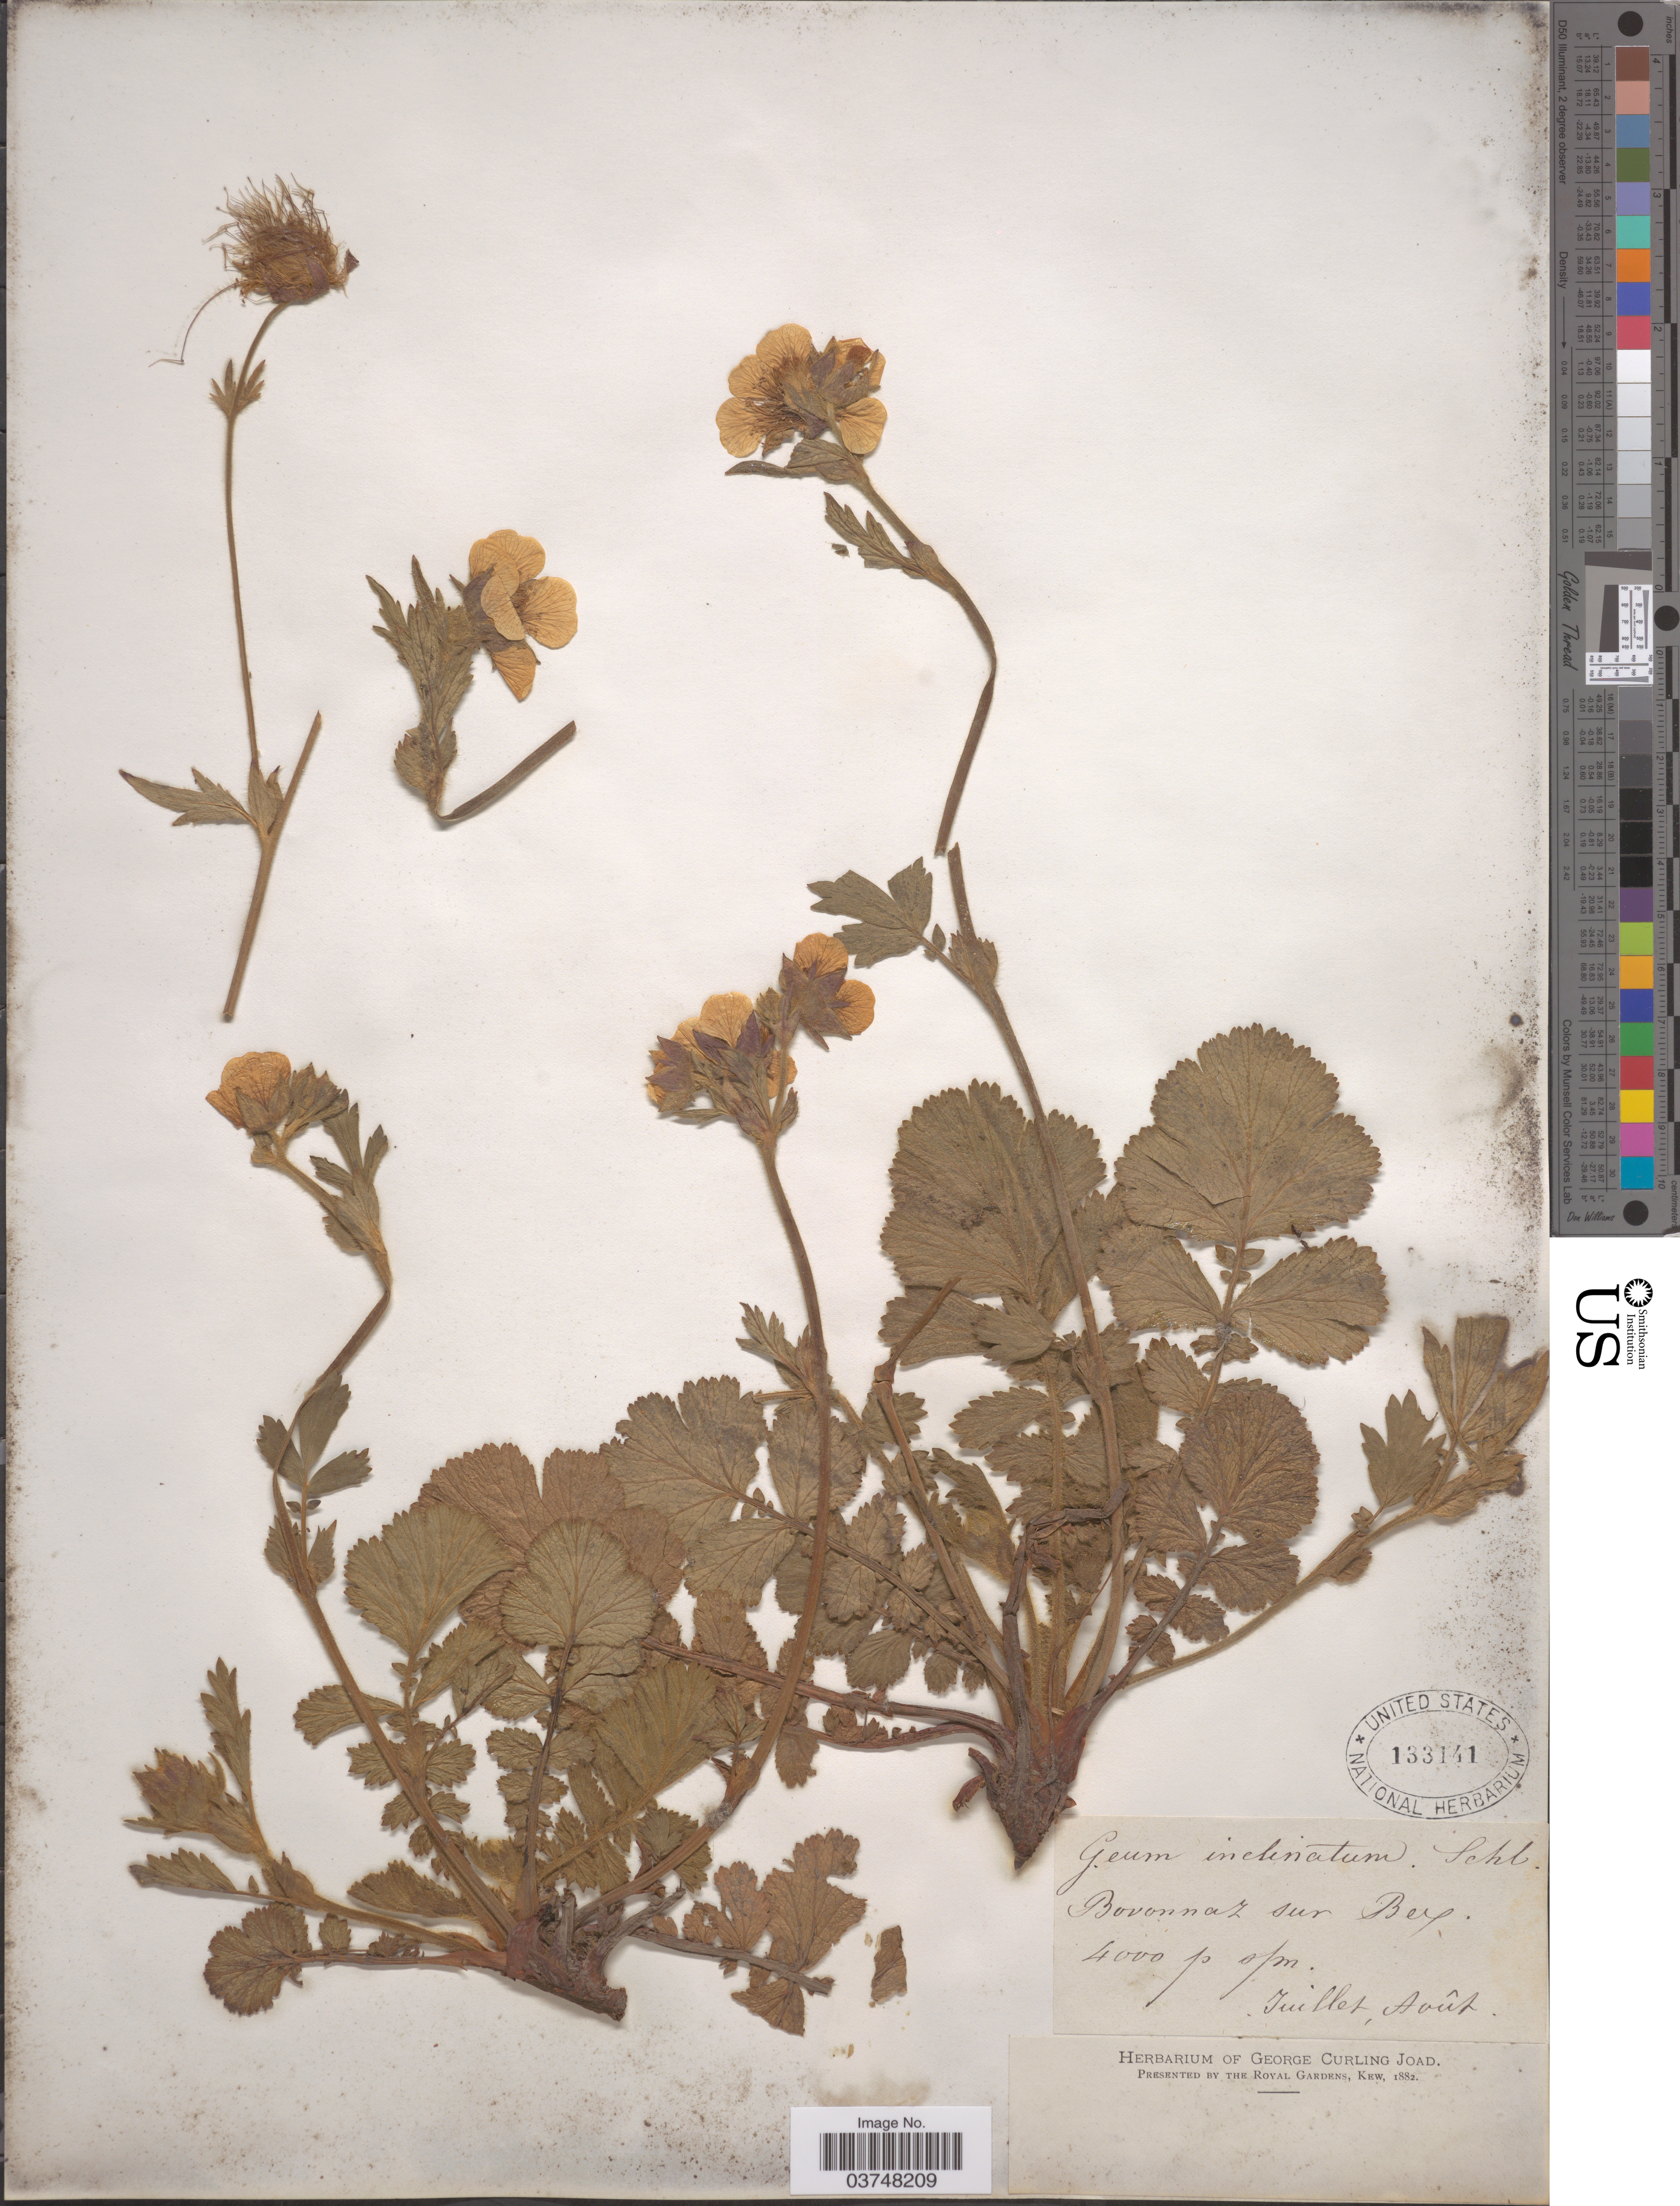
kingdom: Plantae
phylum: Tracheophyta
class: Magnoliopsida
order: Rosales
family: Rosaceae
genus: Geum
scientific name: Geum inclinatum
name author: Schleich.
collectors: ex herb. George Curling Joad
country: Switzerland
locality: Bovonnaz sur Bex.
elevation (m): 4000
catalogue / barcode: US 133141